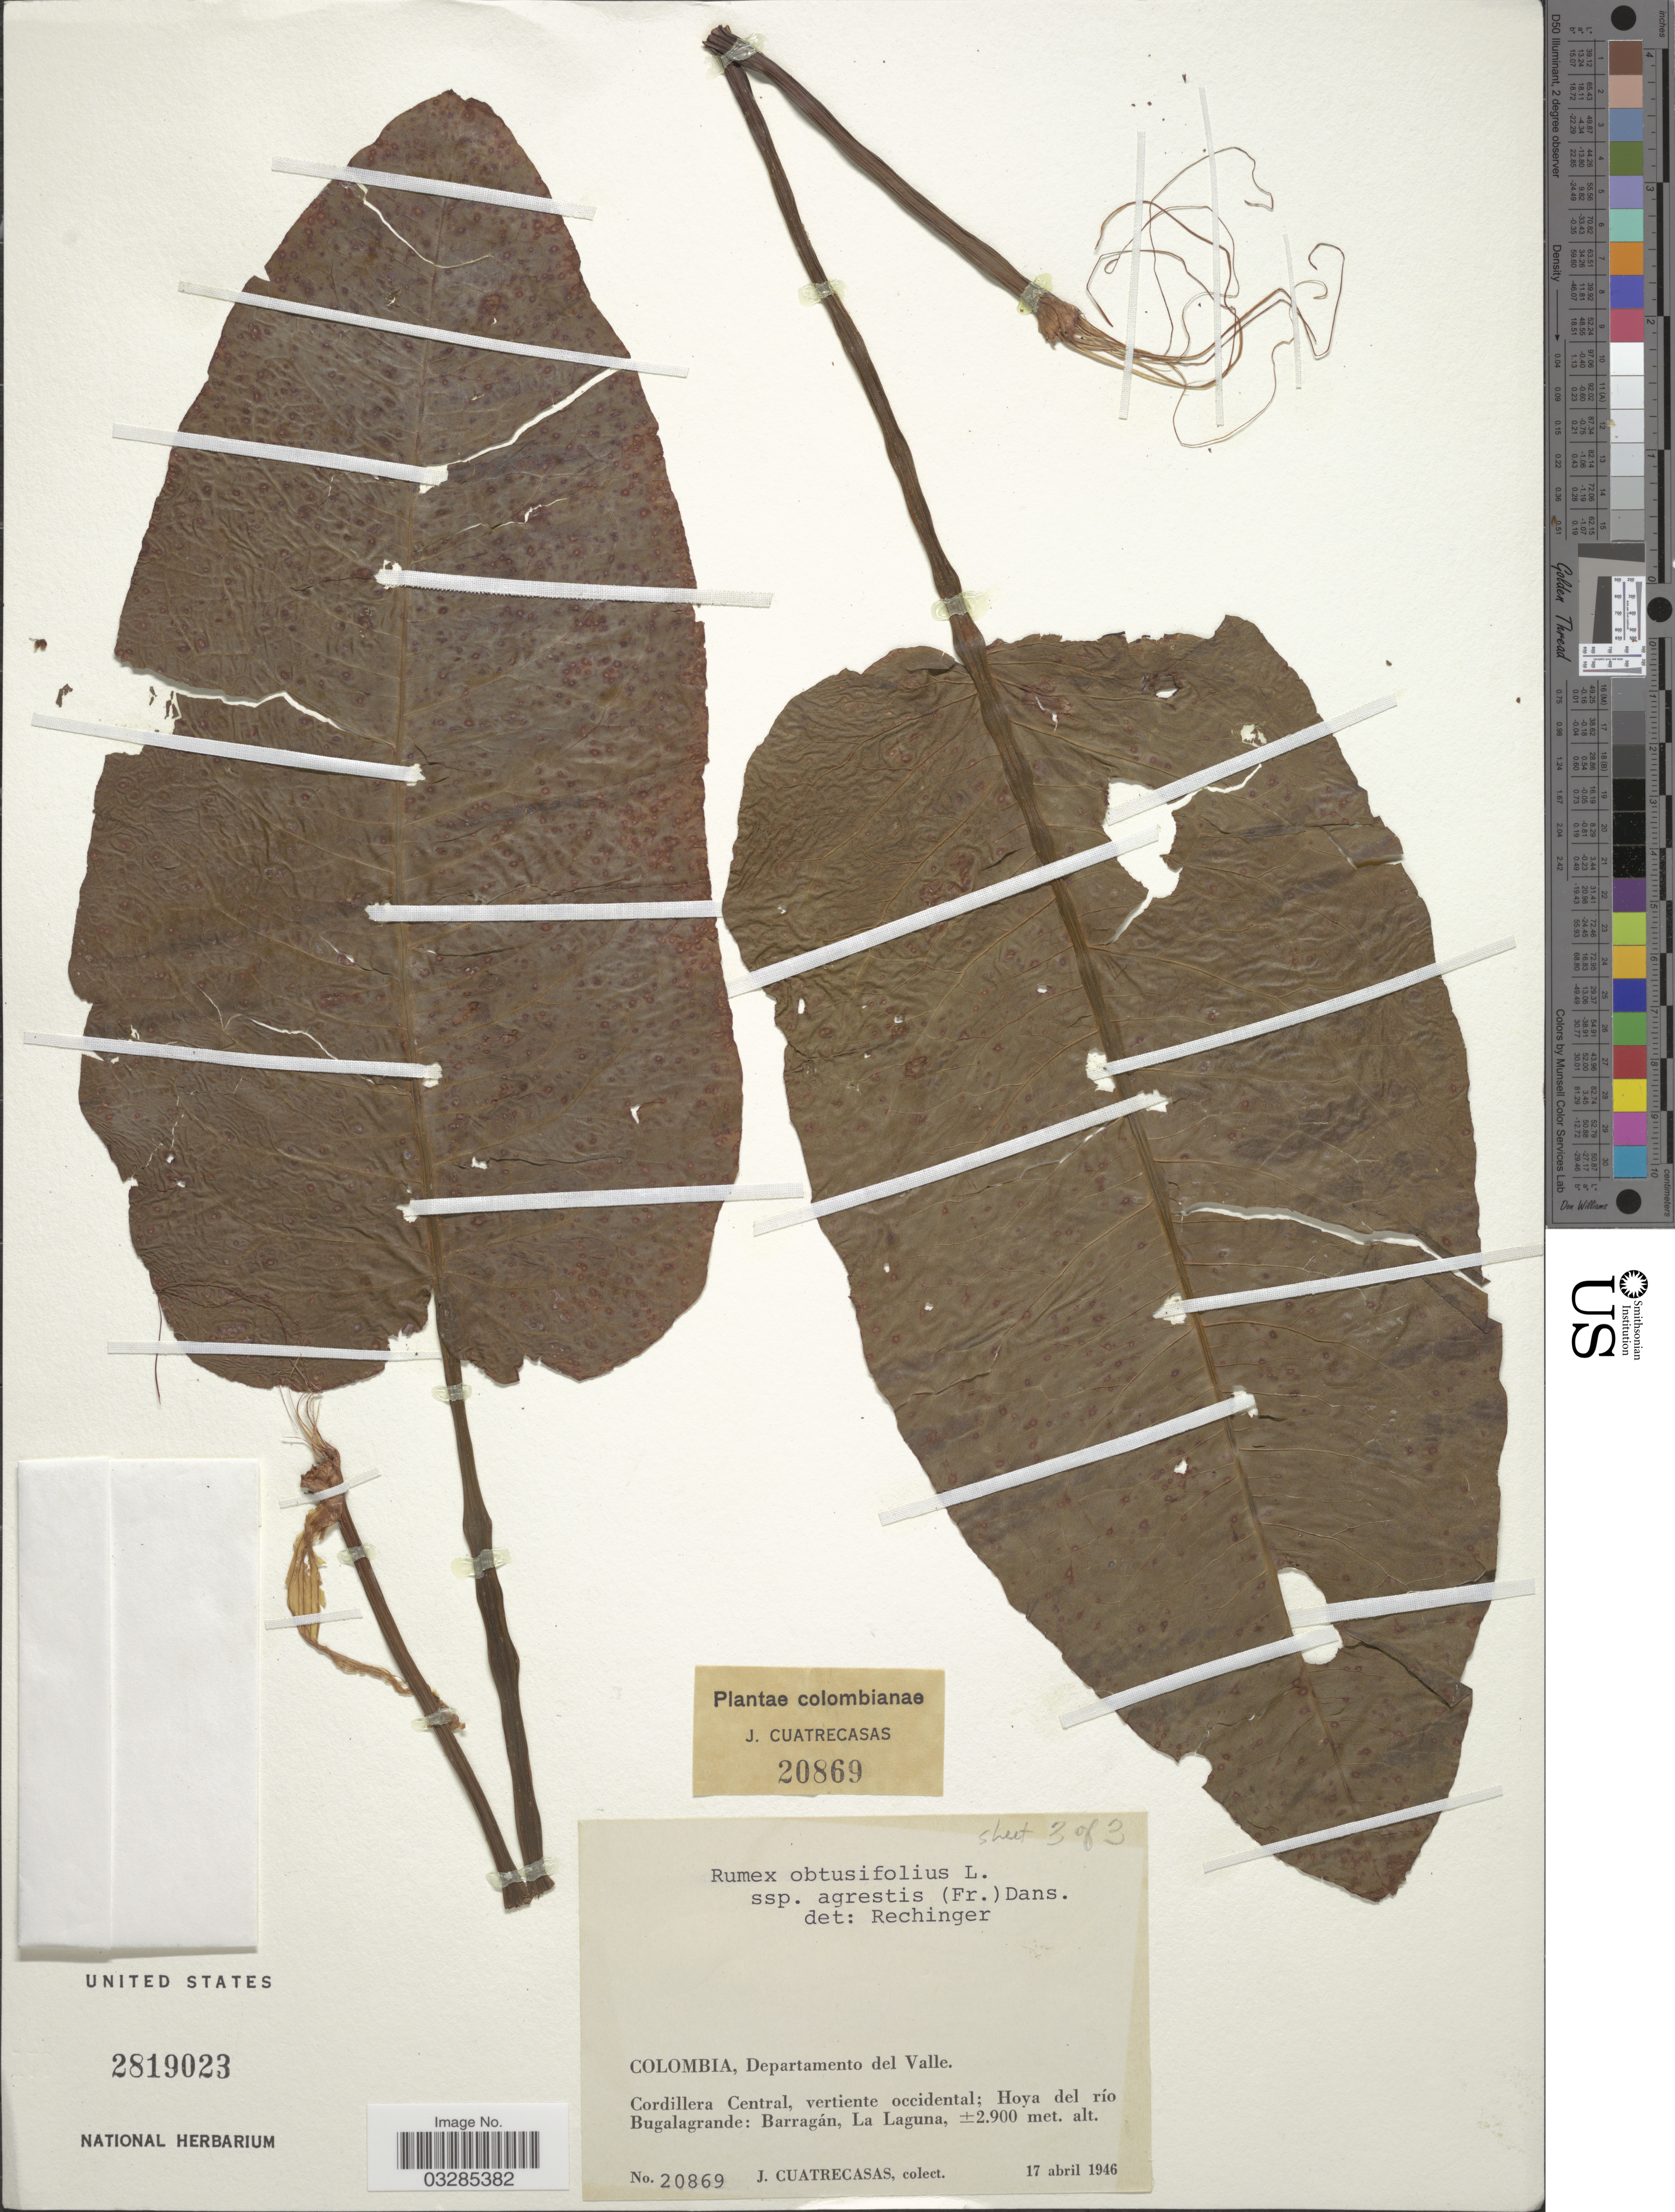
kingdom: Plantae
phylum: Tracheophyta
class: Magnoliopsida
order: Caryophyllales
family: Polygonaceae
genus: Rumex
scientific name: Rumex obtusifolius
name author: L.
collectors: J. Cuatrecasas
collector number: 20869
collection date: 1946-04-17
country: Colombia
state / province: Valle del Cauca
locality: Departamento del Valle. Cordillera Central, vertiente occidental; Hoya del río Bugalagrande: Barragán, La Laguna.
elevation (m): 2900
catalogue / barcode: US 2819023